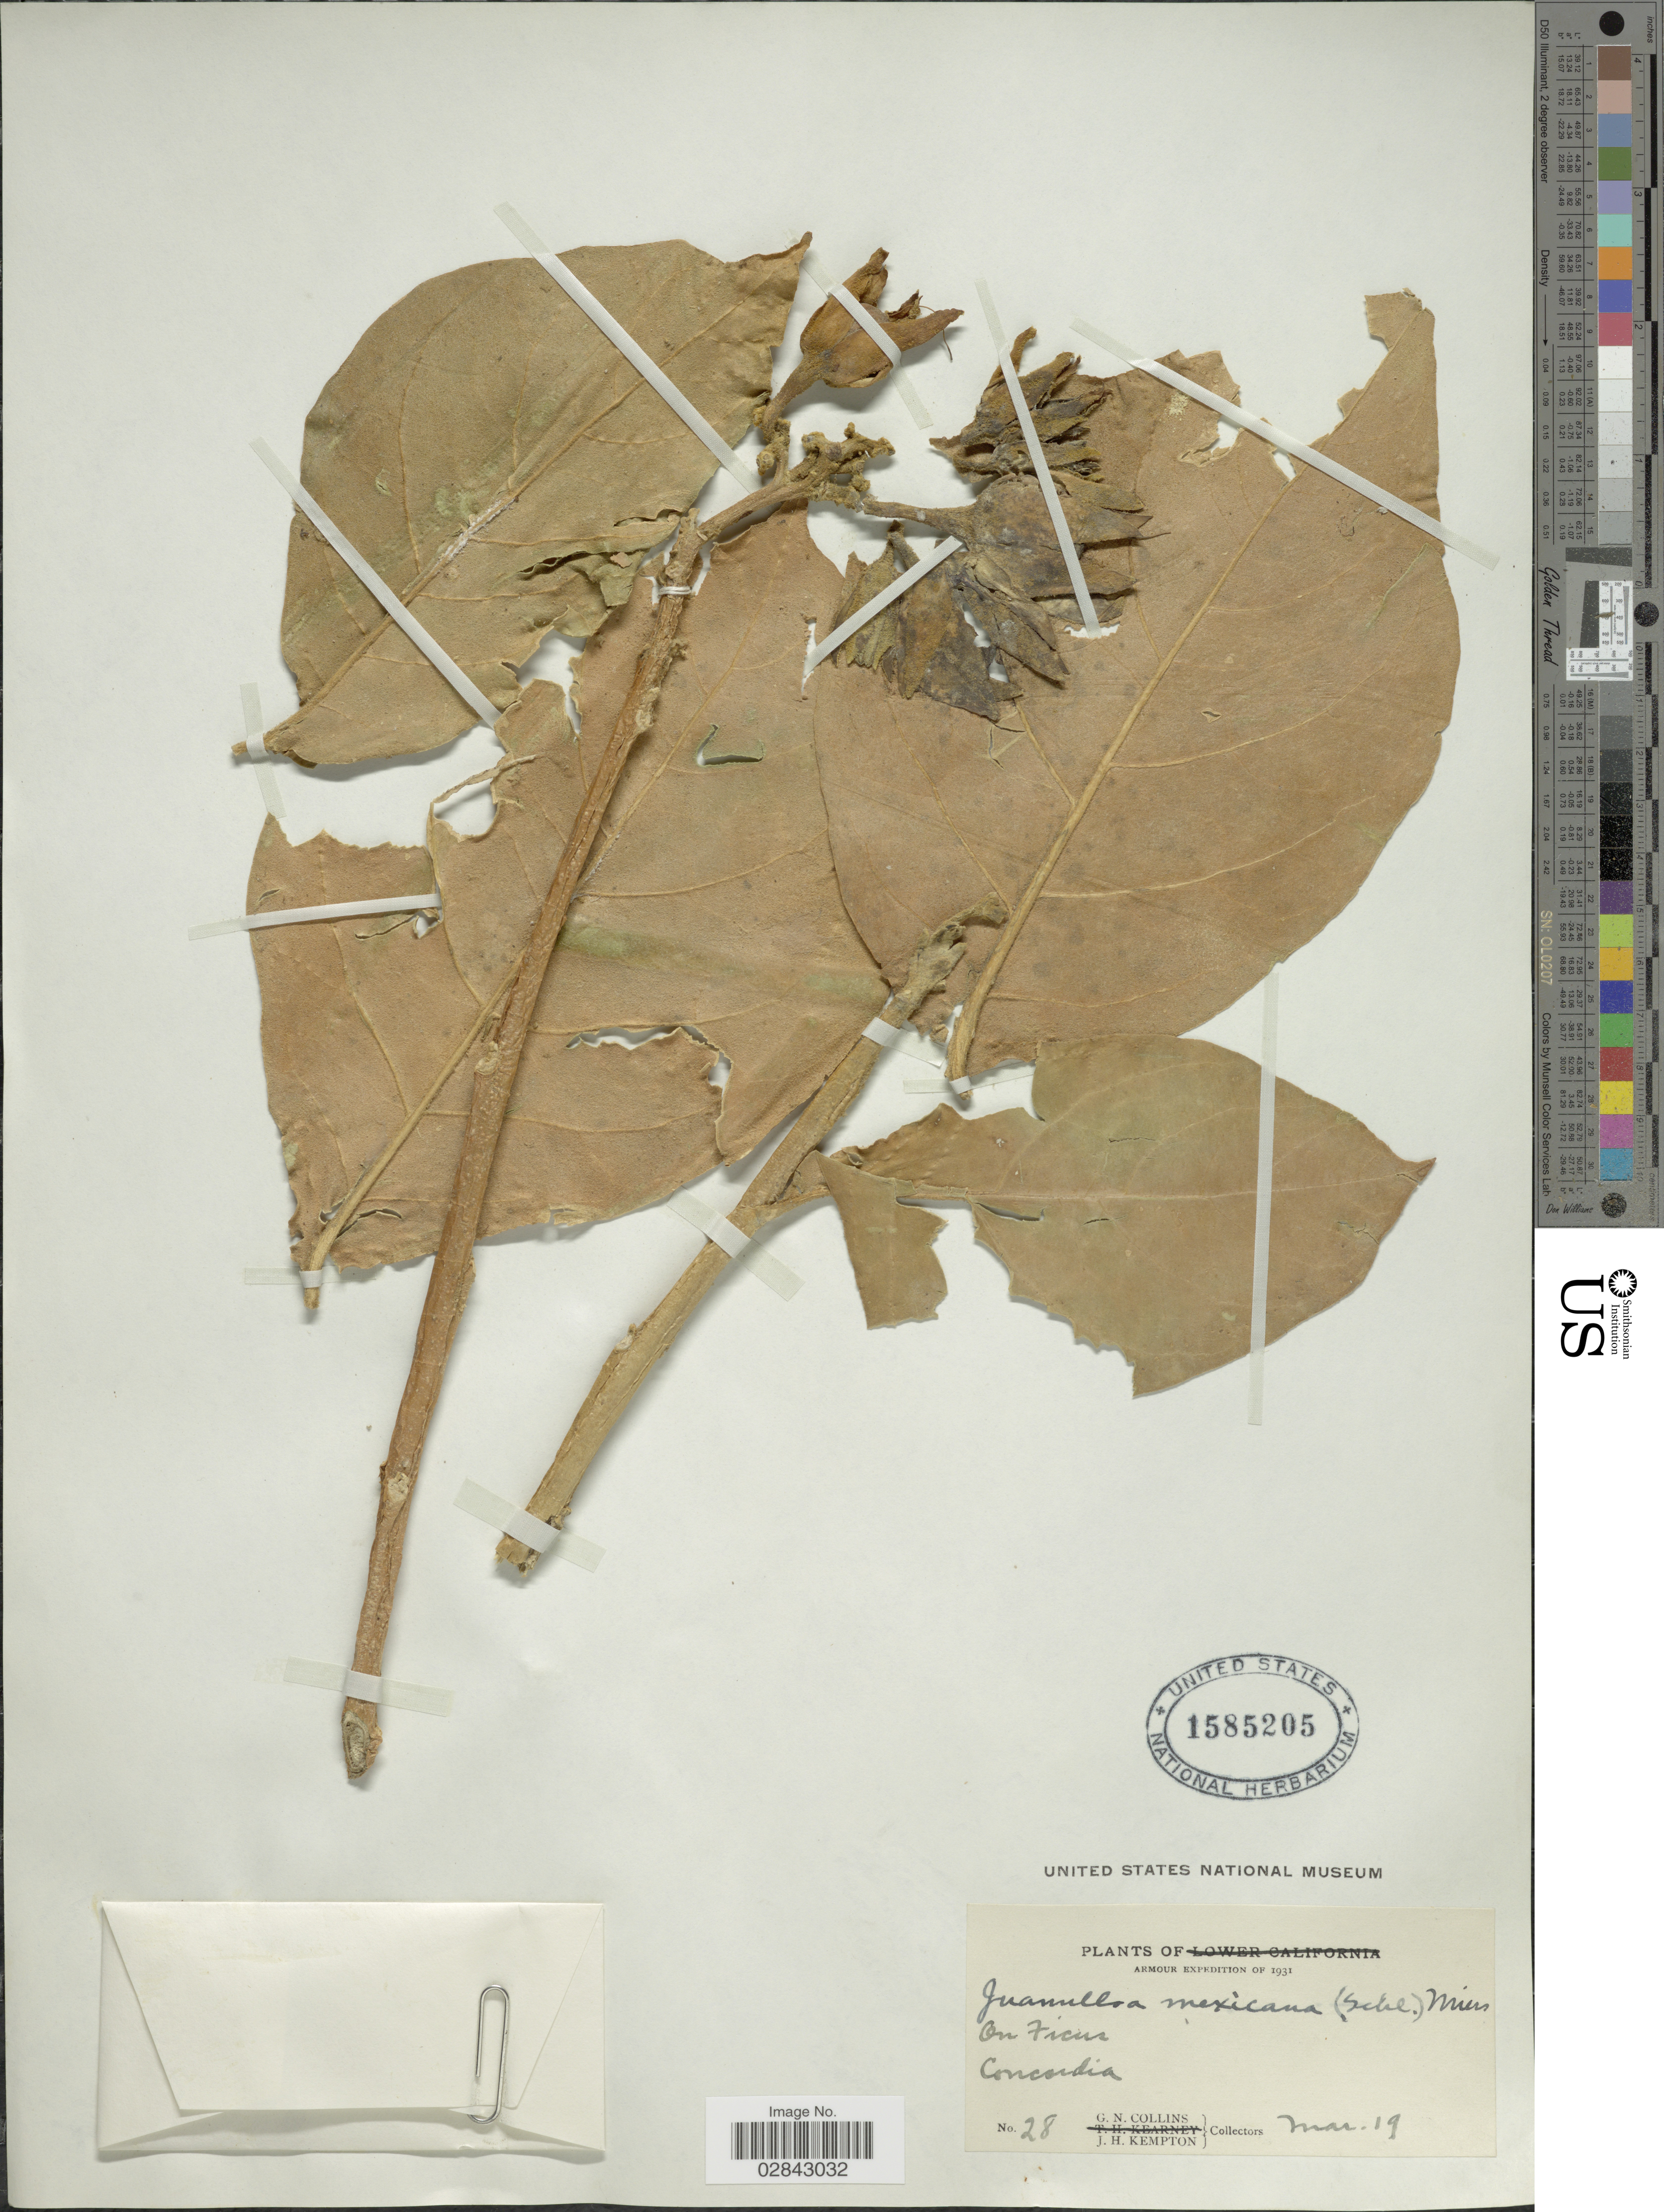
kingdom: Plantae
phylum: Tracheophyta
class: Magnoliopsida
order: Solanales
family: Solanaceae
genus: Juanulloa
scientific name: Juanulloa mexicana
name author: Miers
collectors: G. Collins & J. H. Kempton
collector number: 28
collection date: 1931-03-19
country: Mexico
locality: On Ficus Concordia.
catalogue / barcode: US 1585205